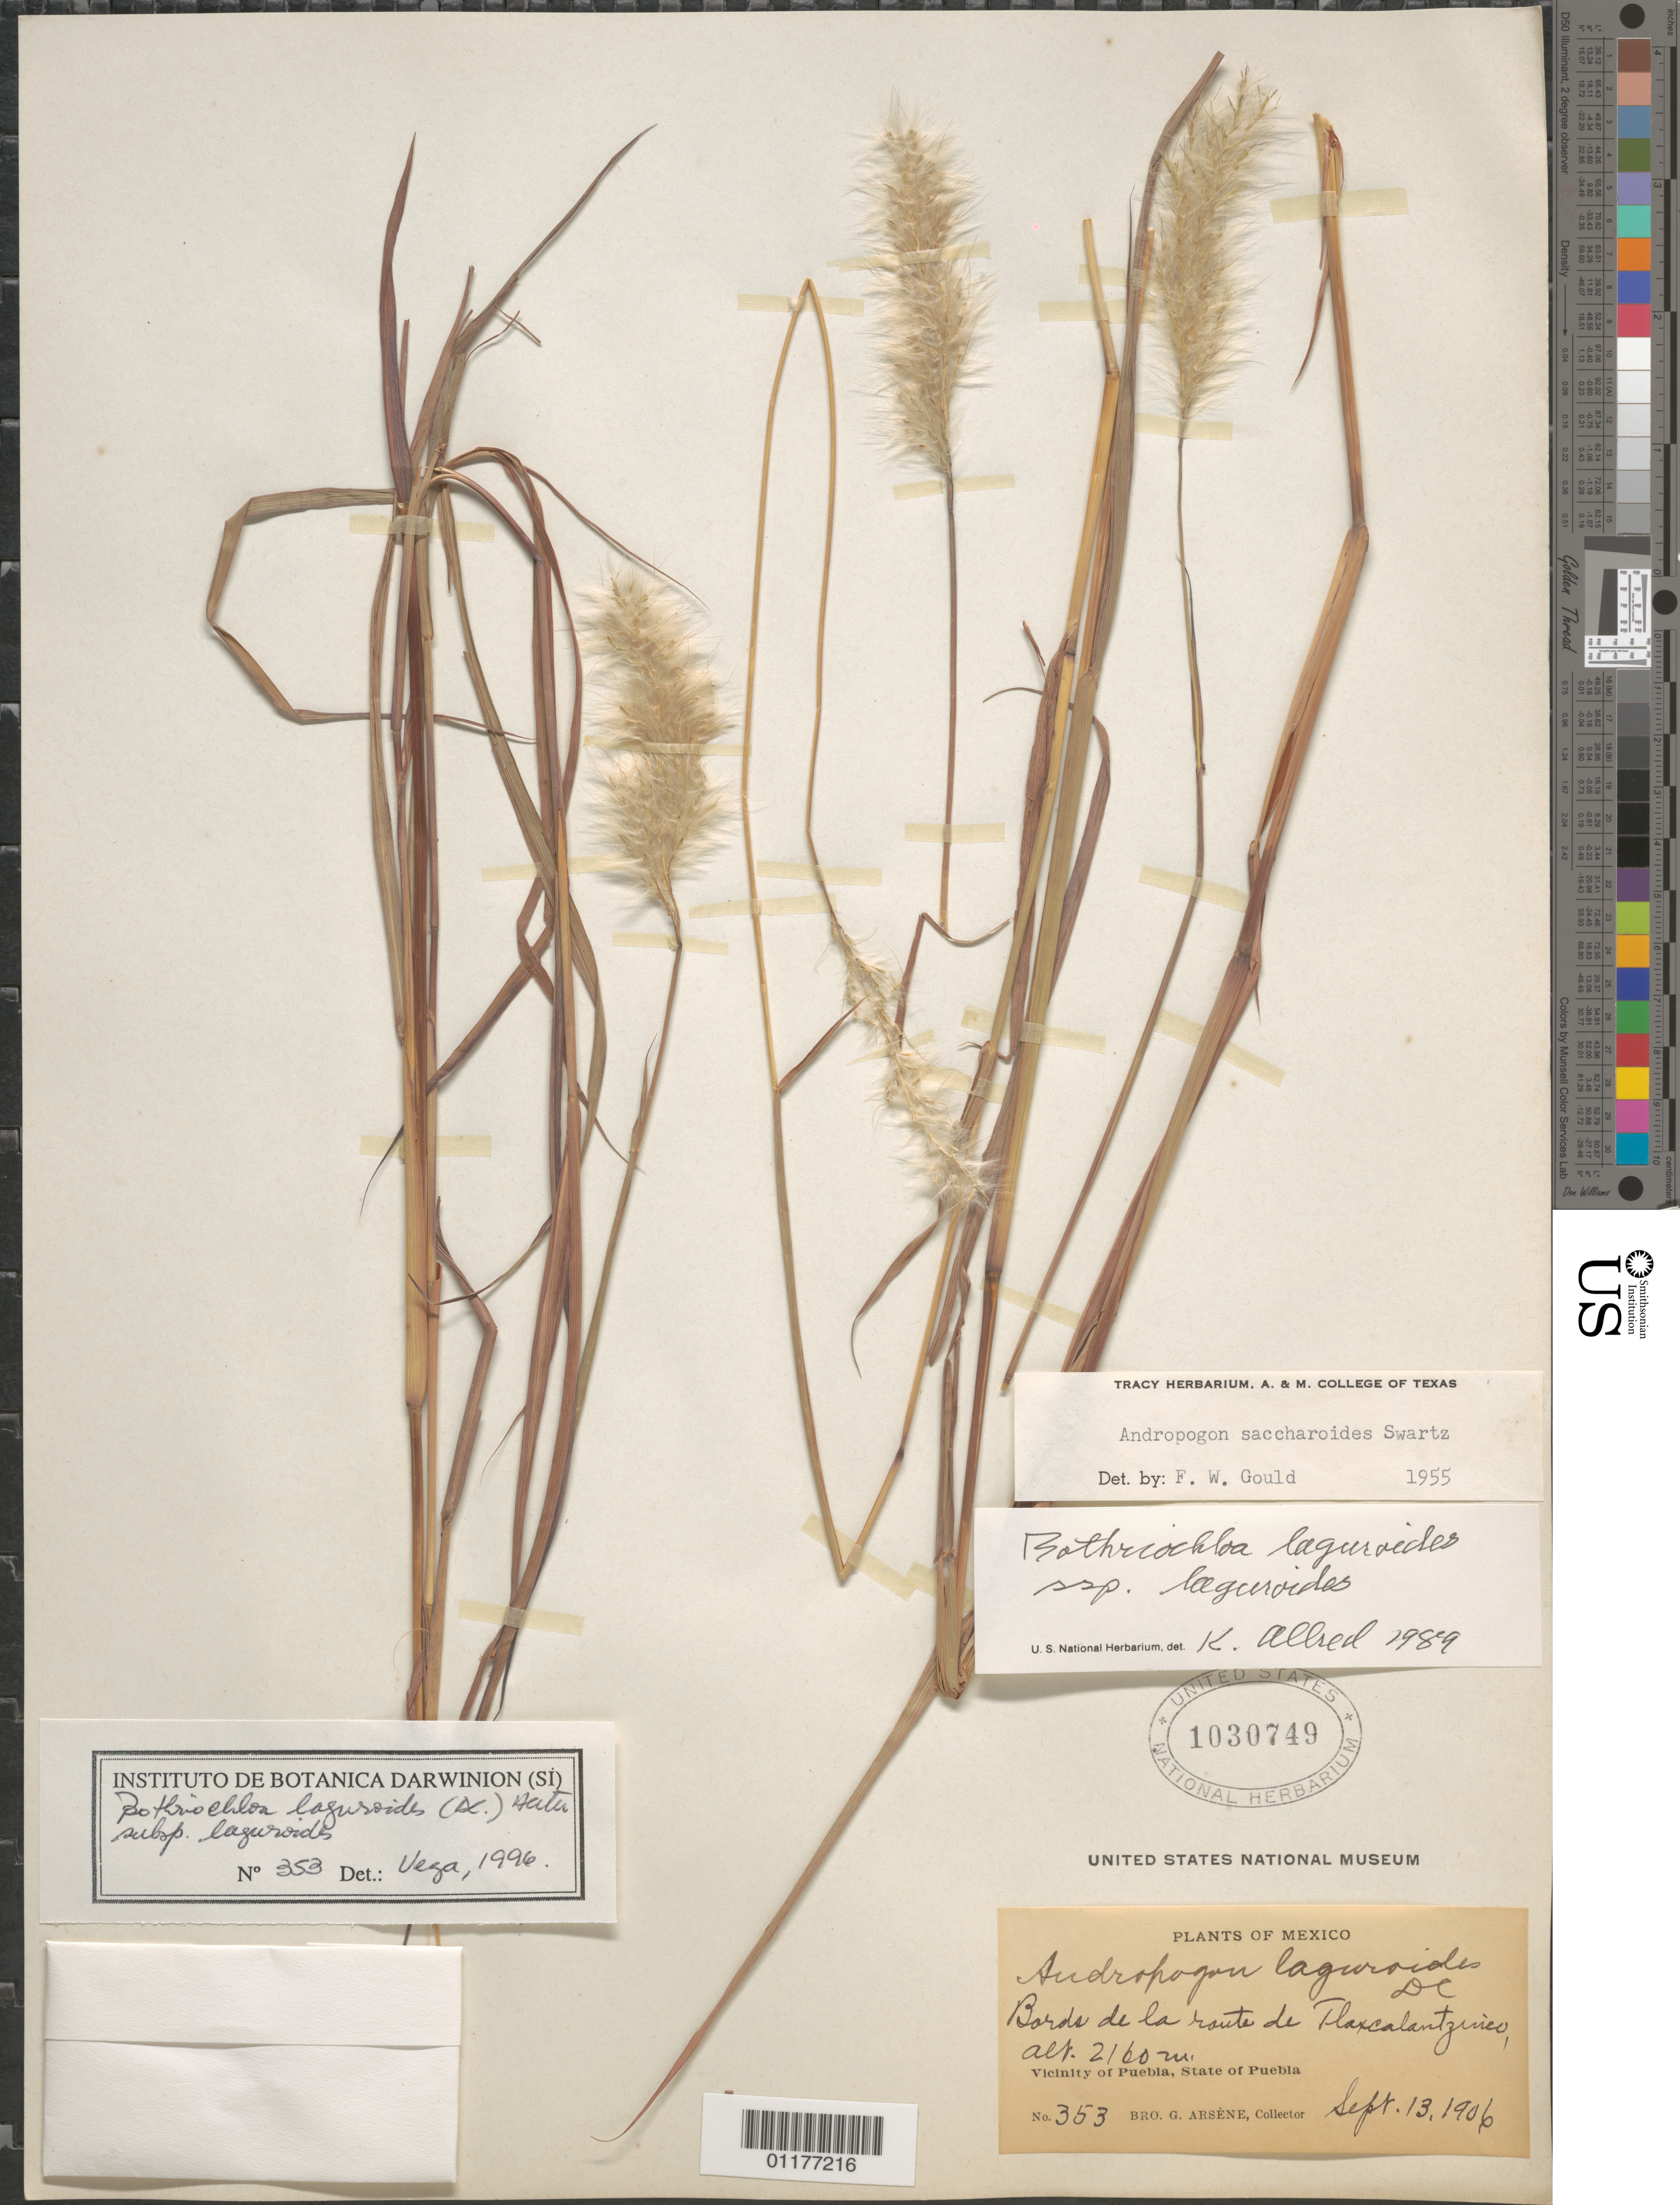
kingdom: Plantae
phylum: Tracheophyta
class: Liliopsida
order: Poales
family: Poaceae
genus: Bothriochloa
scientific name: Bothriochloa laguroides subsp. laguroides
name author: (DC.) Herter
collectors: Bro. G. Arsène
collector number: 353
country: Mexico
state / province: Puebla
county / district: Puebla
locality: Bords de la route de Tlaxcalantzineo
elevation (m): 2160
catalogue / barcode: US 1030749